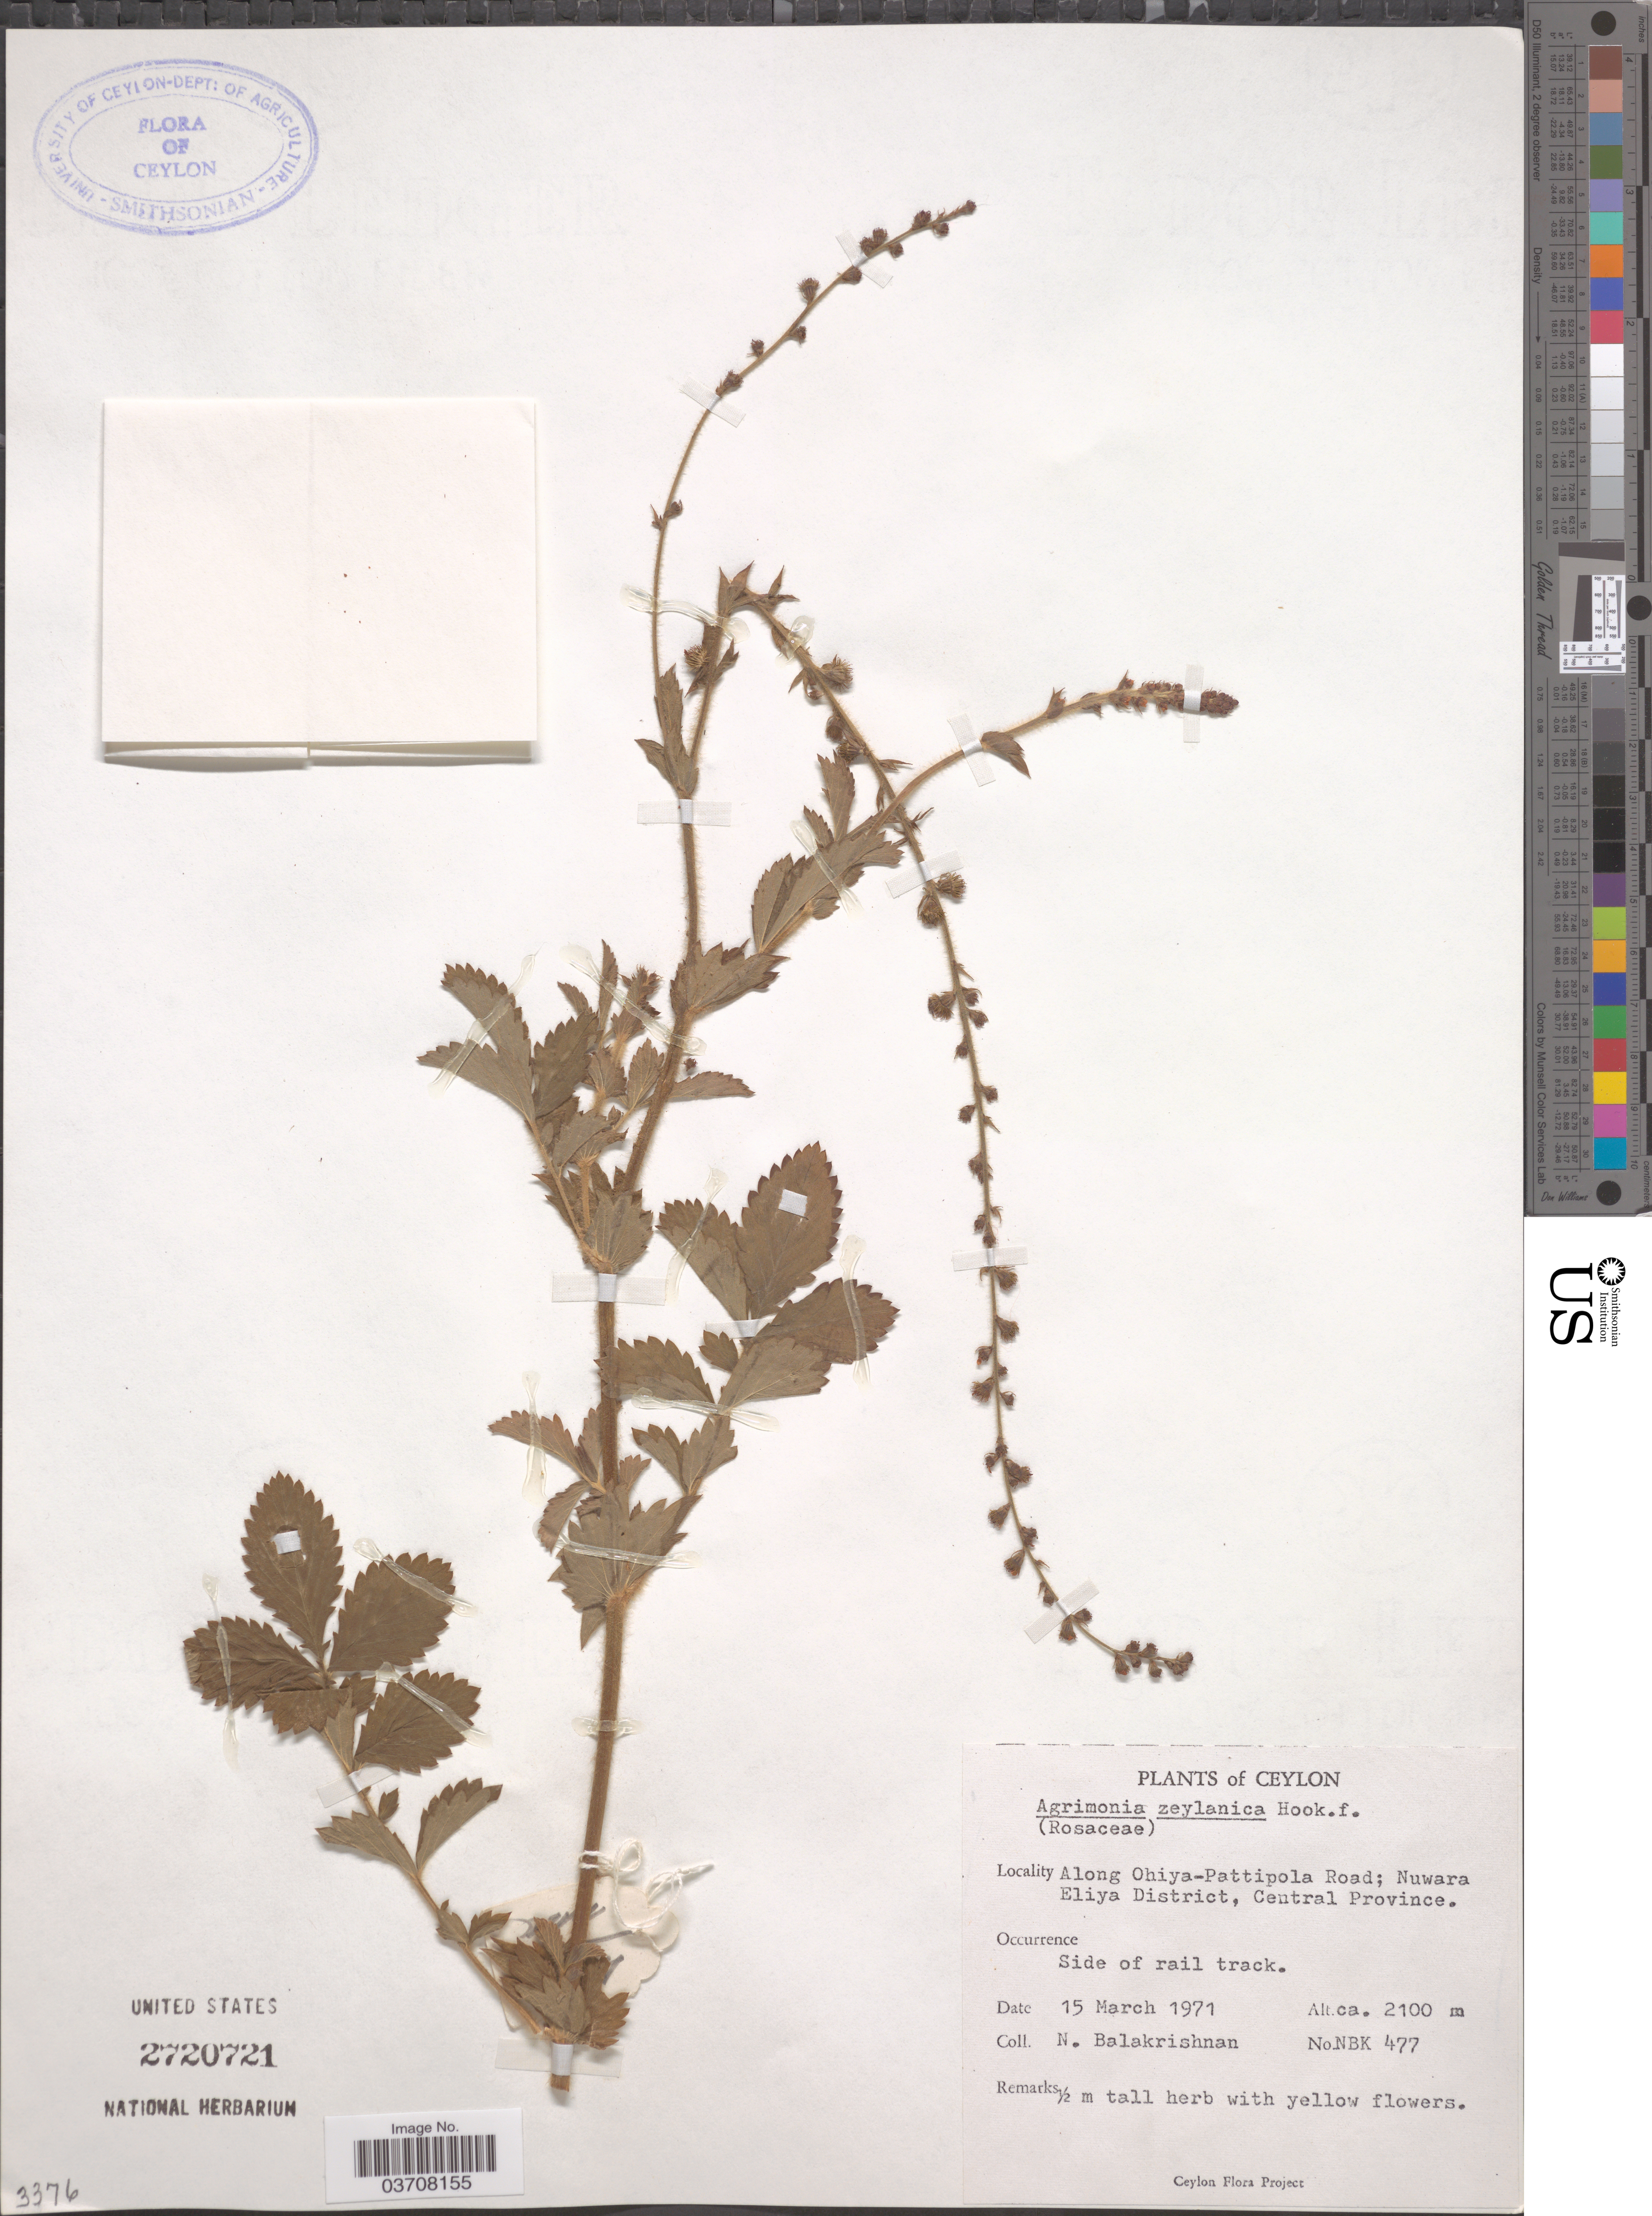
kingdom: Plantae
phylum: Tracheophyta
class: Magnoliopsida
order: Rosales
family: Rosaceae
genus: Agrimonia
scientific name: Agrimonia zeylanica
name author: Moon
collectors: N. Balakrishnan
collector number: NBK477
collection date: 1971-03-15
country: Sri Lanka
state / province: Central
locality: Ceylon. Along Ohiya-Pattipola Road; Nuwara Eliya District, Central Province.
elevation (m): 2100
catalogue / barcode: US 2720721